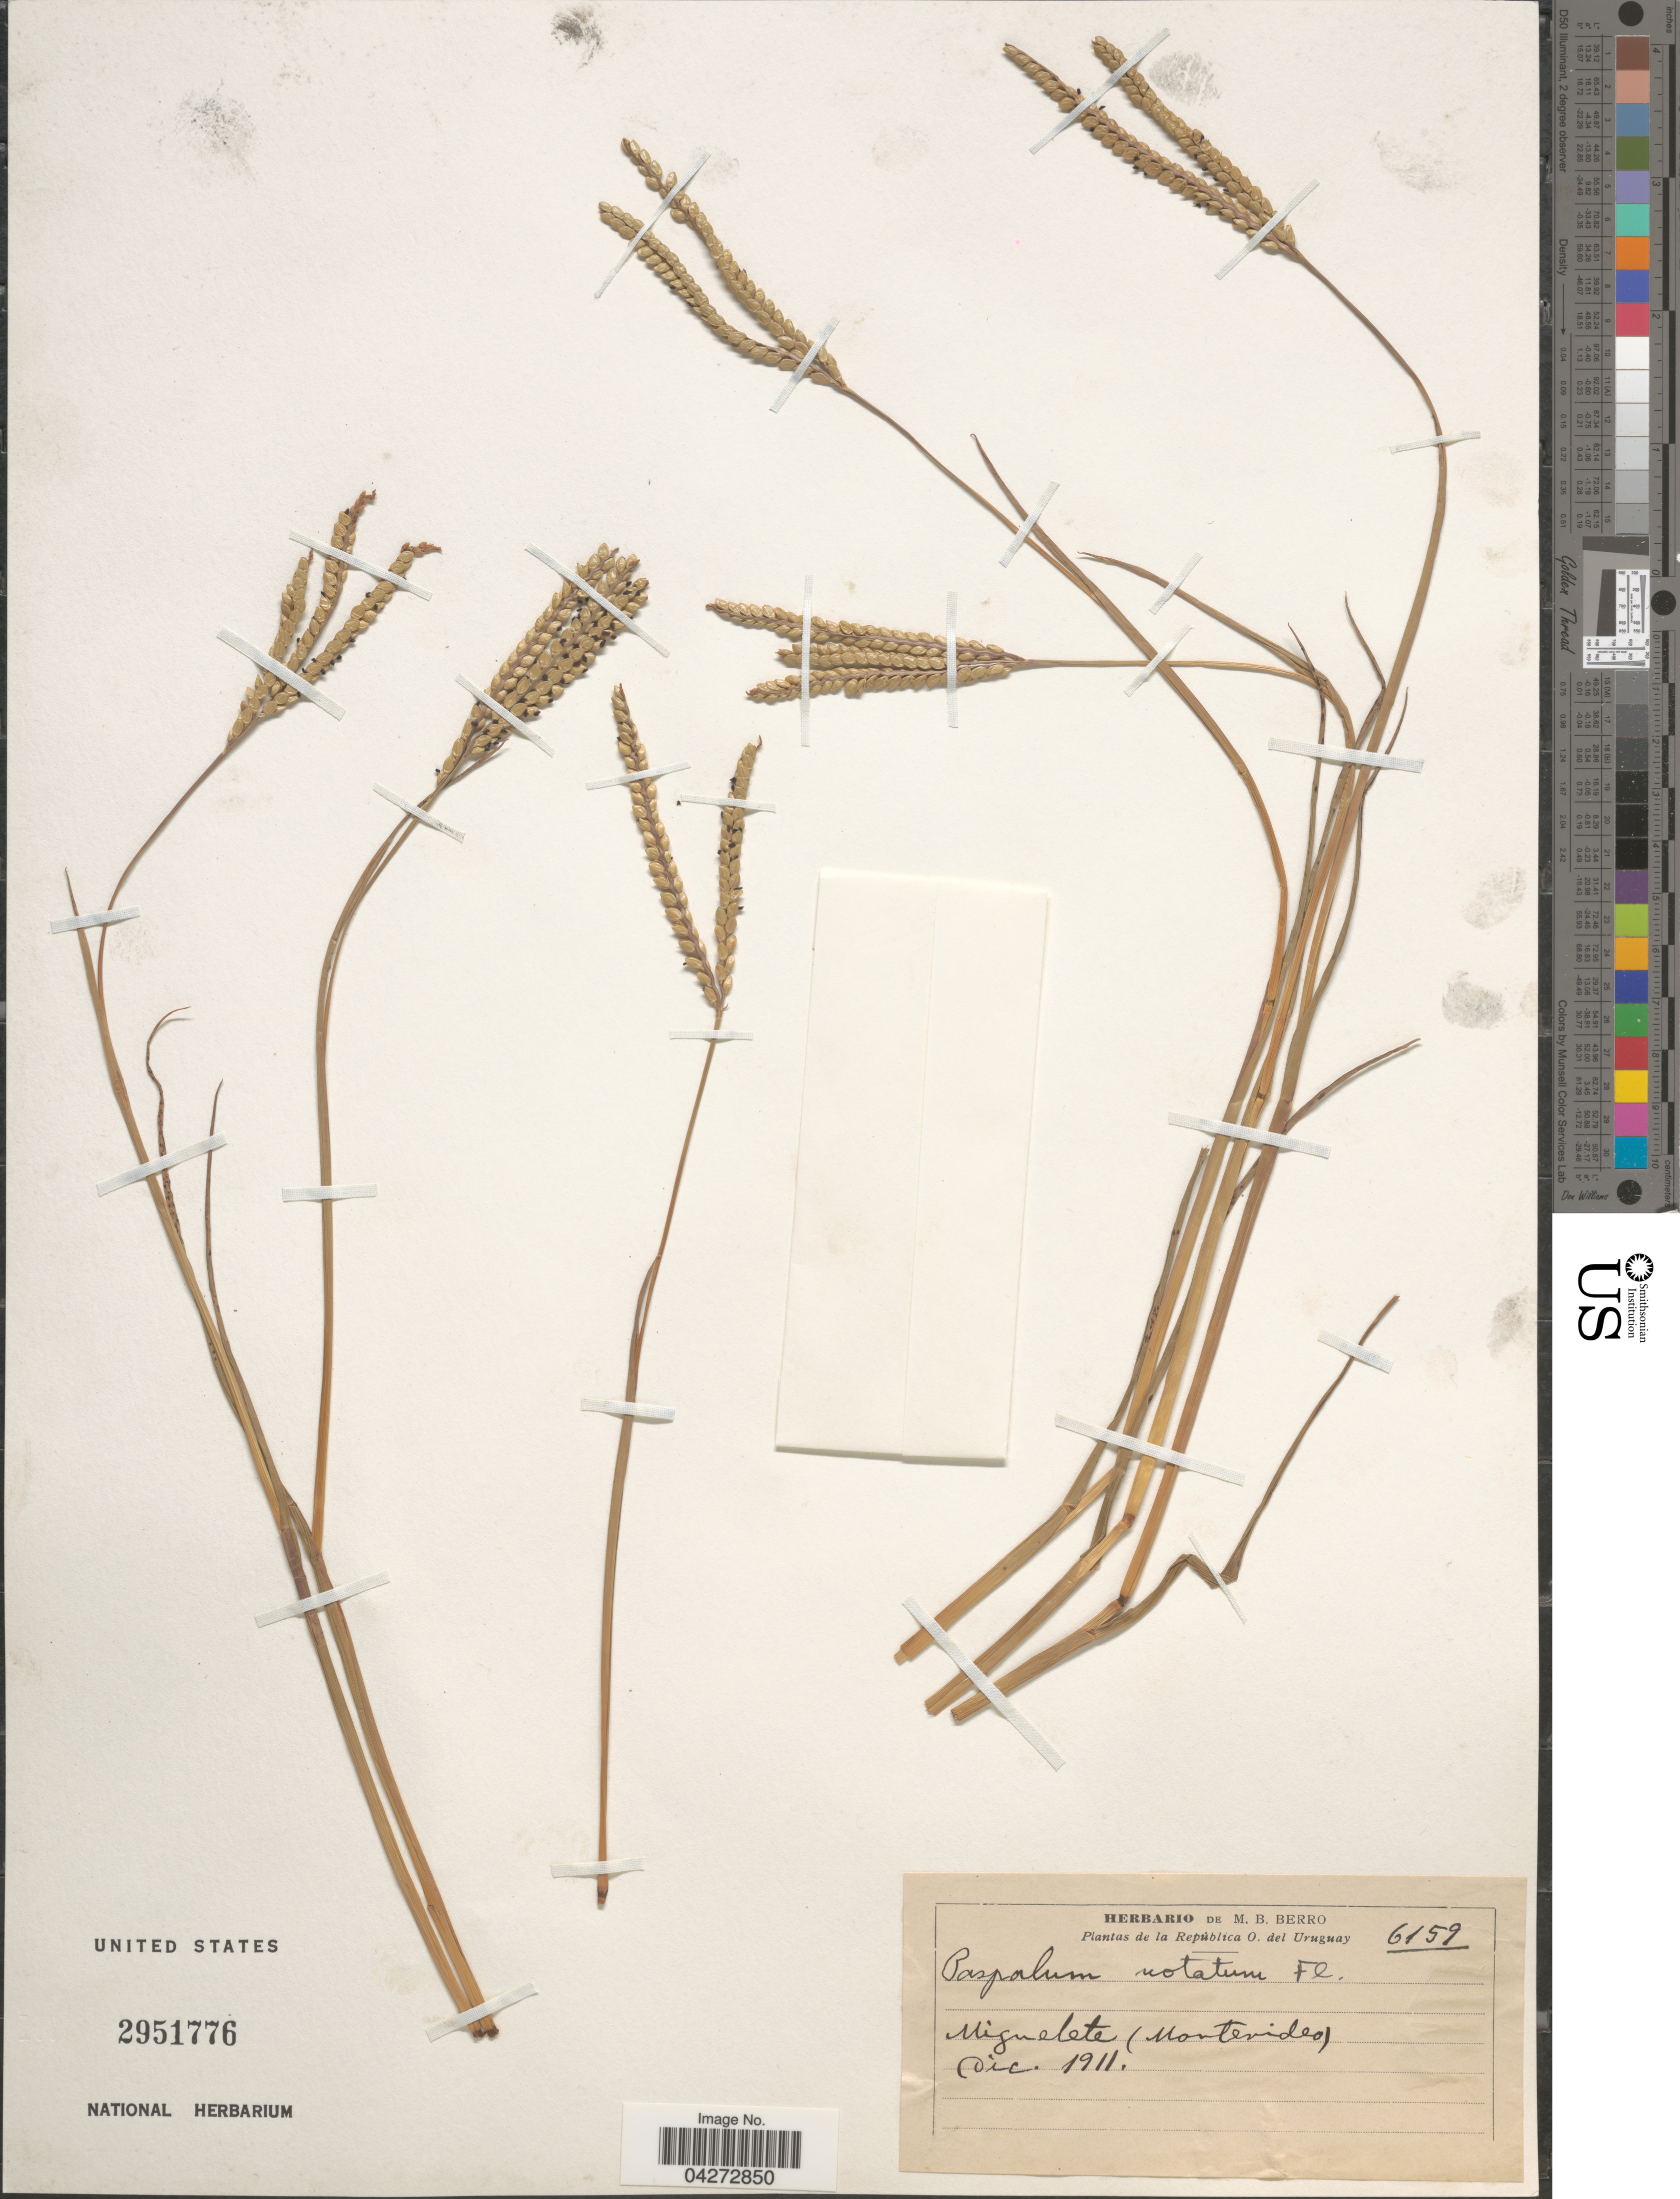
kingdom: Plantae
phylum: Tracheophyta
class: Liliopsida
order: Poales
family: Poaceae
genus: Paspalum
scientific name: Paspalum notatum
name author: Flüggé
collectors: Ex herb. M. B. Berro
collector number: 6159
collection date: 1911-12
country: Uruguay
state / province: Montevideo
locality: República O. del Uruguya. Miguelete.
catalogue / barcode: US 2951776